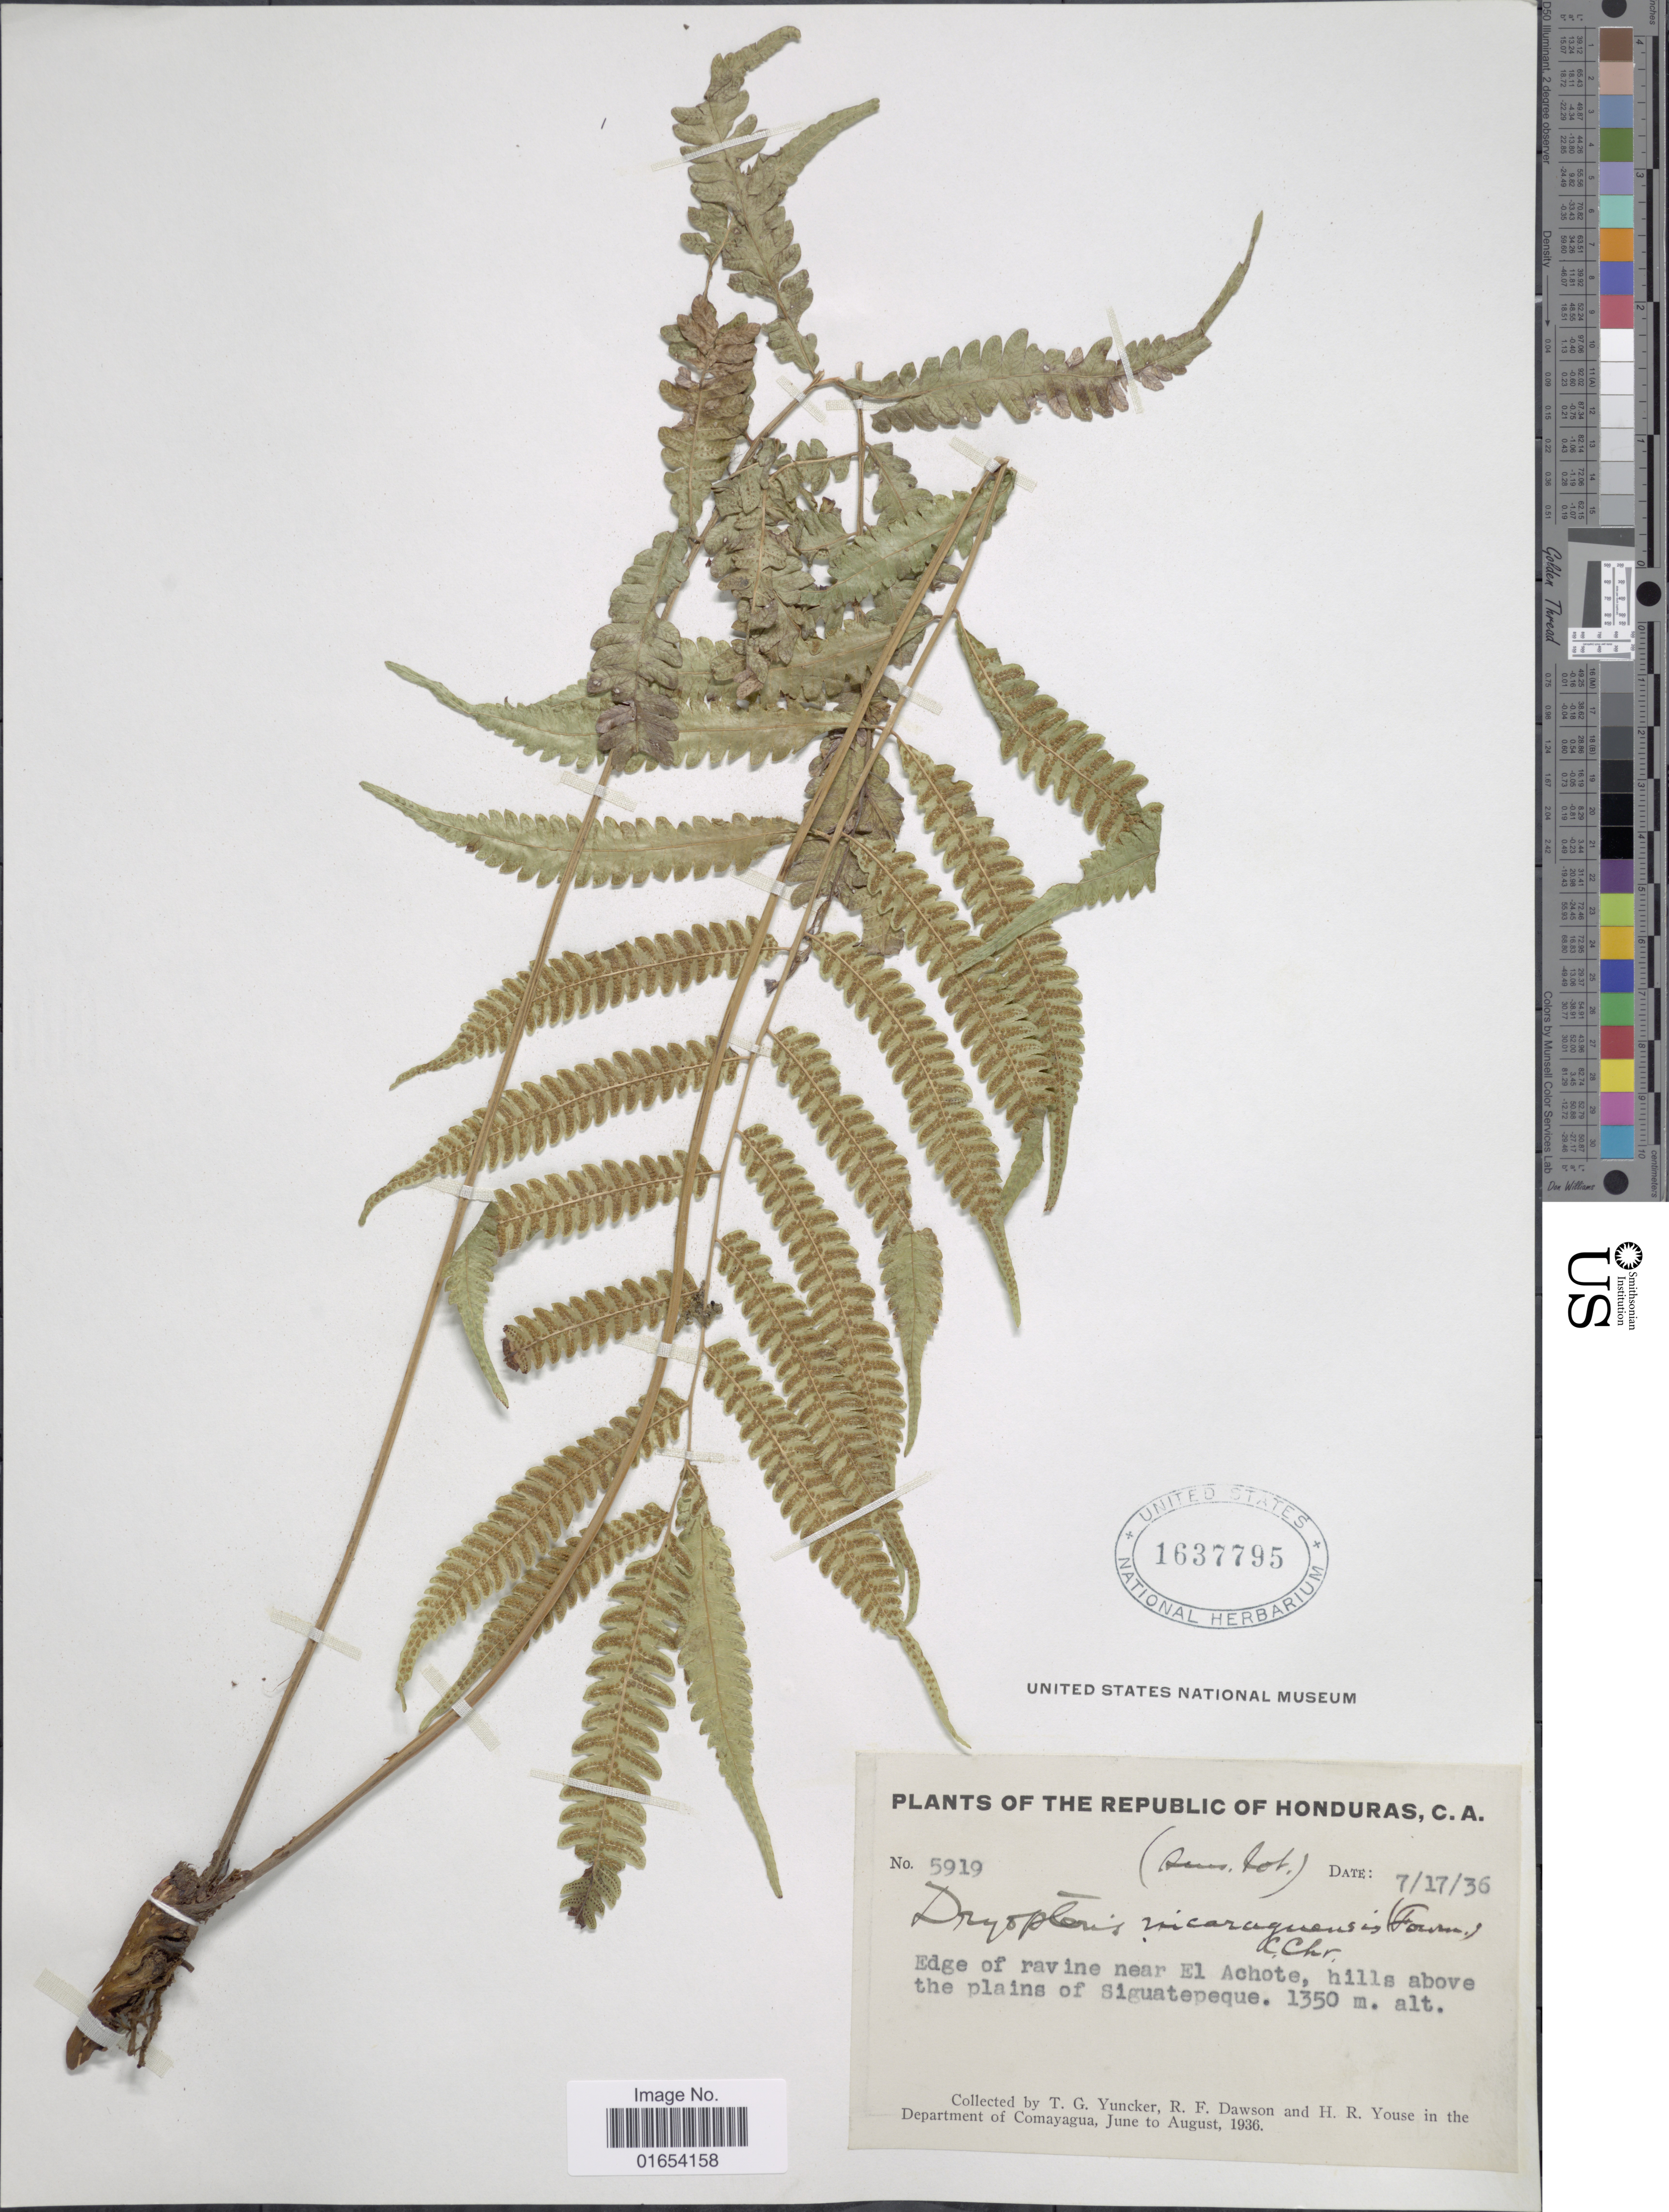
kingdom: Plantae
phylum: Tracheophyta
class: Polypodiopsida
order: Polypodiales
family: Thelypteridaceae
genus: Goniopteris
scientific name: Goniopteris nicaraguensis (C. Chr.) comb. nov., ined 2015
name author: (C. Chr.)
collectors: T. G. Yuncker, R. F. Dawson & H. Youse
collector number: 5919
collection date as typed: Transcribed d/m/y: 17/7/36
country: Honduras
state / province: Comayagua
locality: Edge of ravine near El Achote, hills above the plains of Siguatepeque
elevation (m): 1350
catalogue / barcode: US 1637795